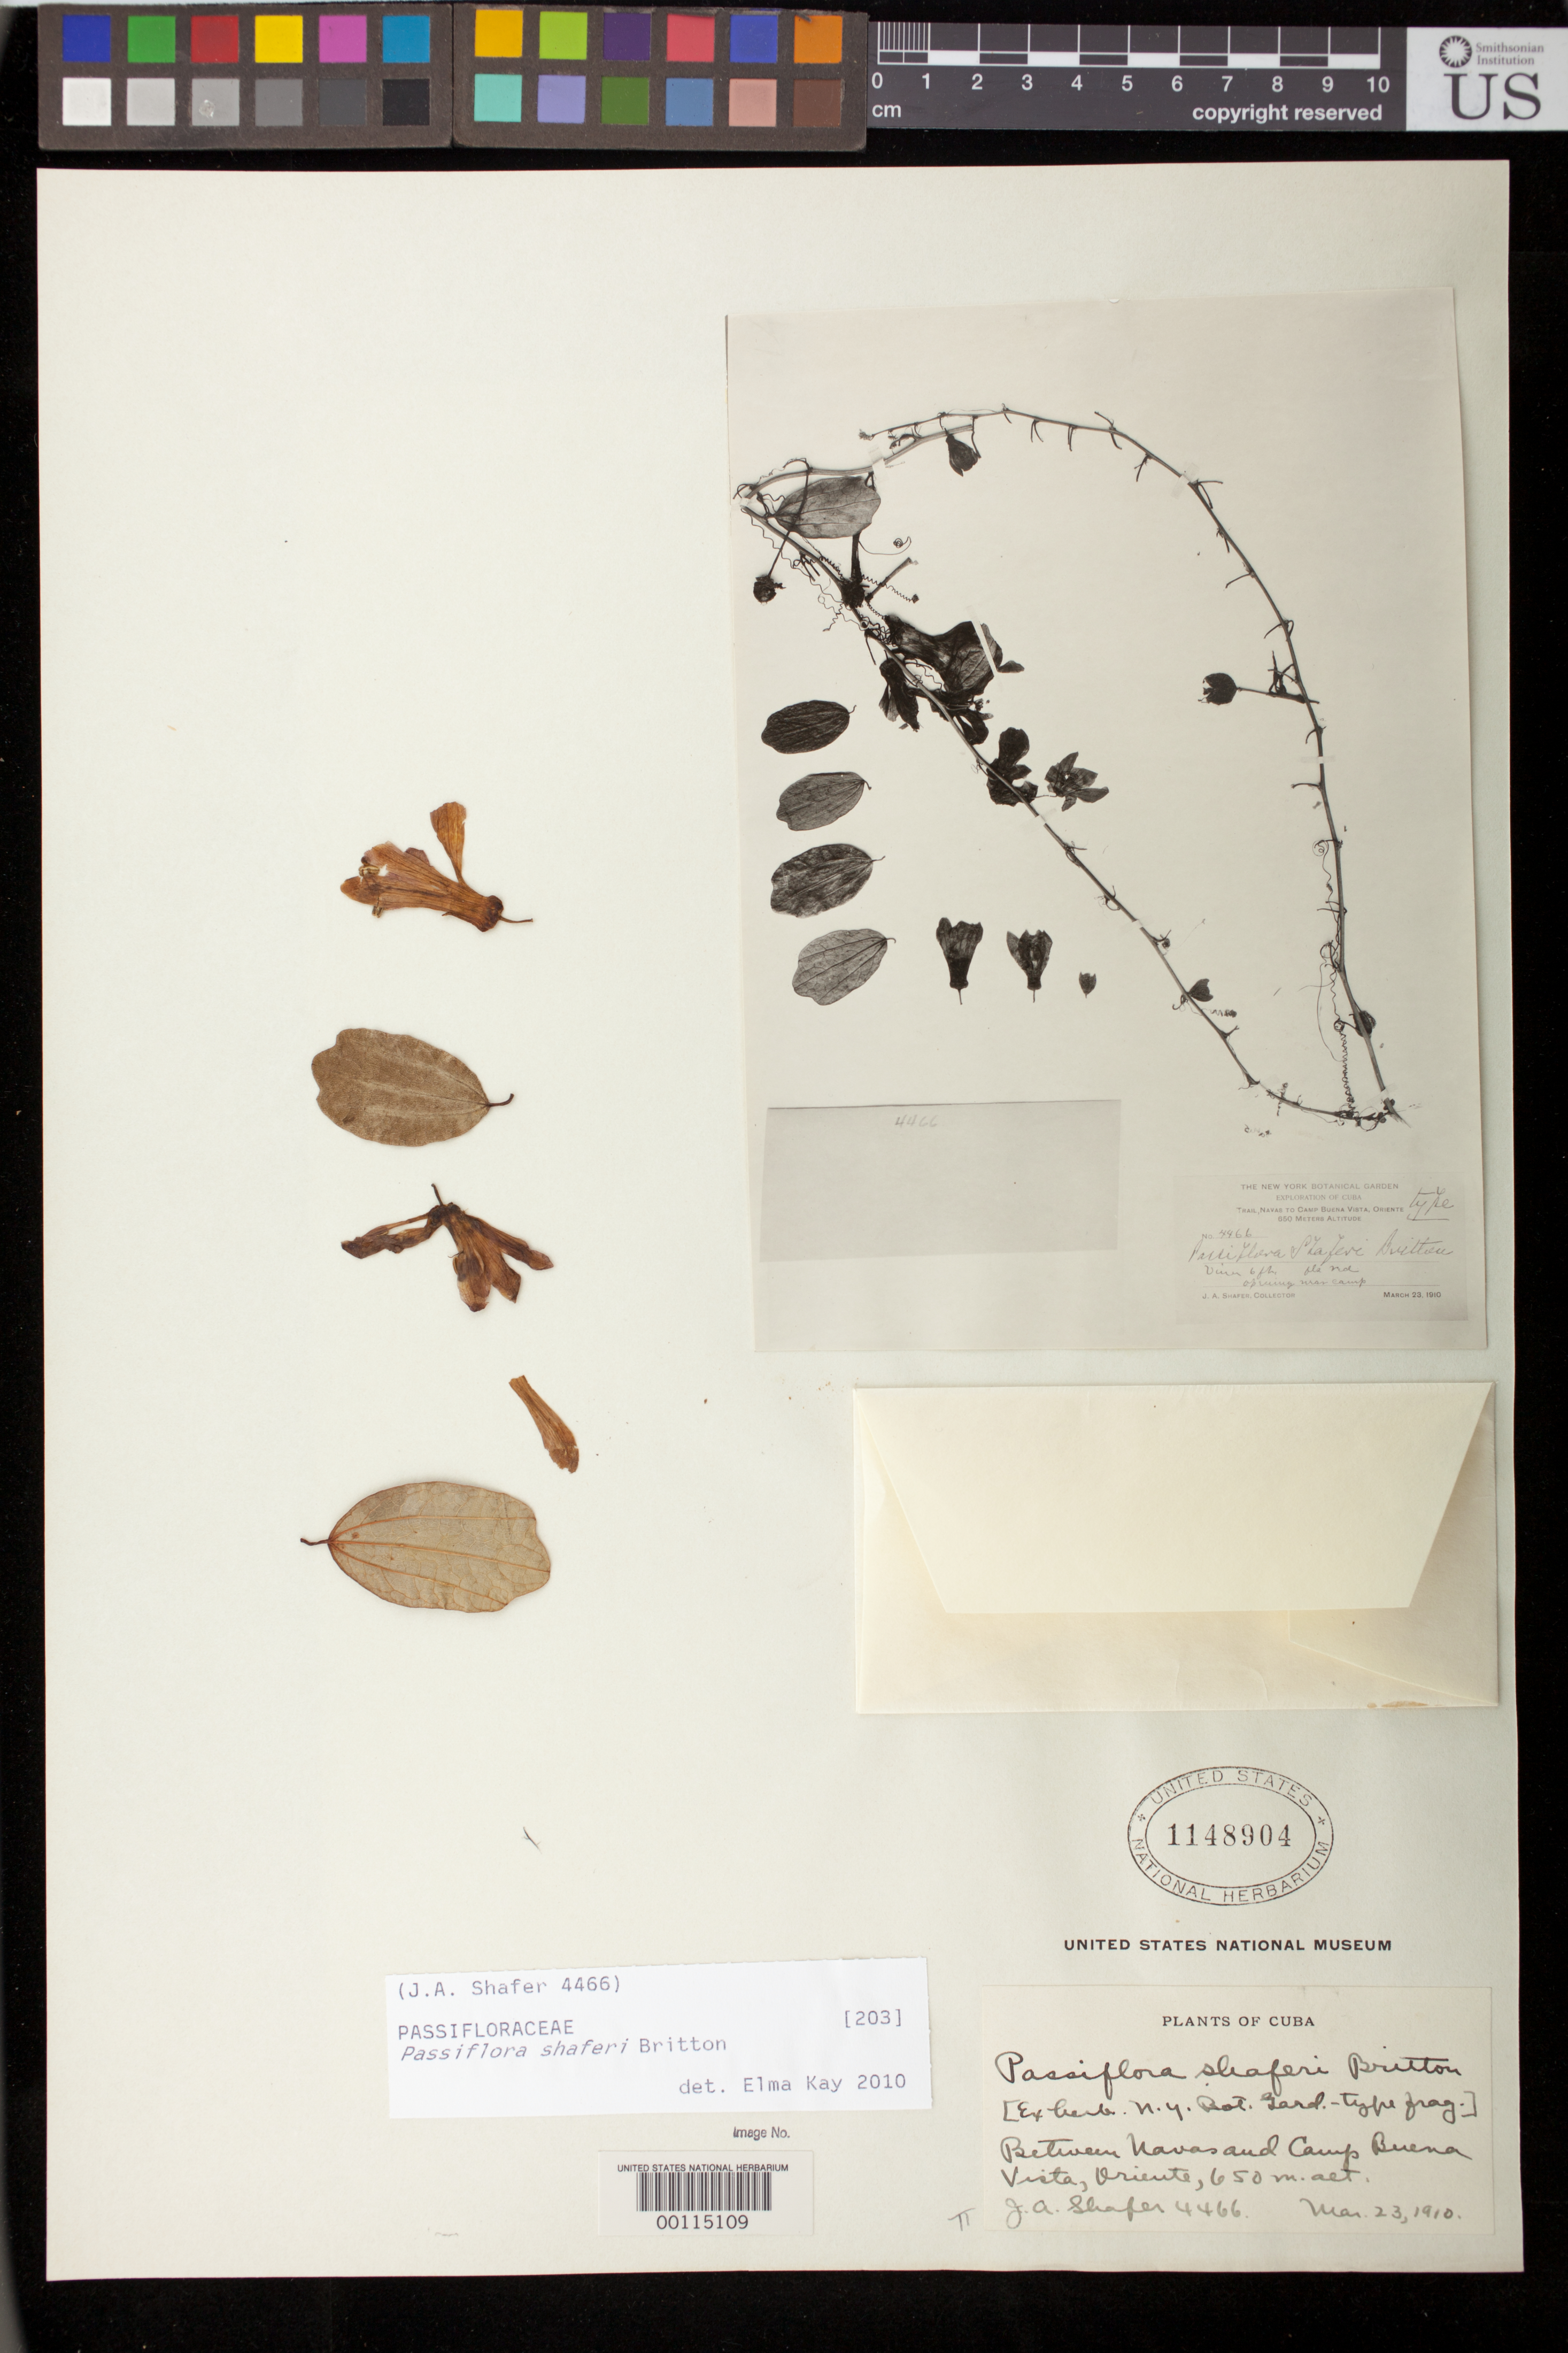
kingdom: Plantae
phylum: Tracheophyta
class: Magnoliopsida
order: Malpighiales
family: Passifloraceae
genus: Passiflora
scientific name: Passiflora shaferi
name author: Britton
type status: Isotype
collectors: J. A. Shafer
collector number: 4466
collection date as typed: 23 Mar 1910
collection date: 1910-03-23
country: Cuba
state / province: Oriente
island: Greater Antilles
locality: Between Navas and Camp Buena Vista.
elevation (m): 650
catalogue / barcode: US 1148904